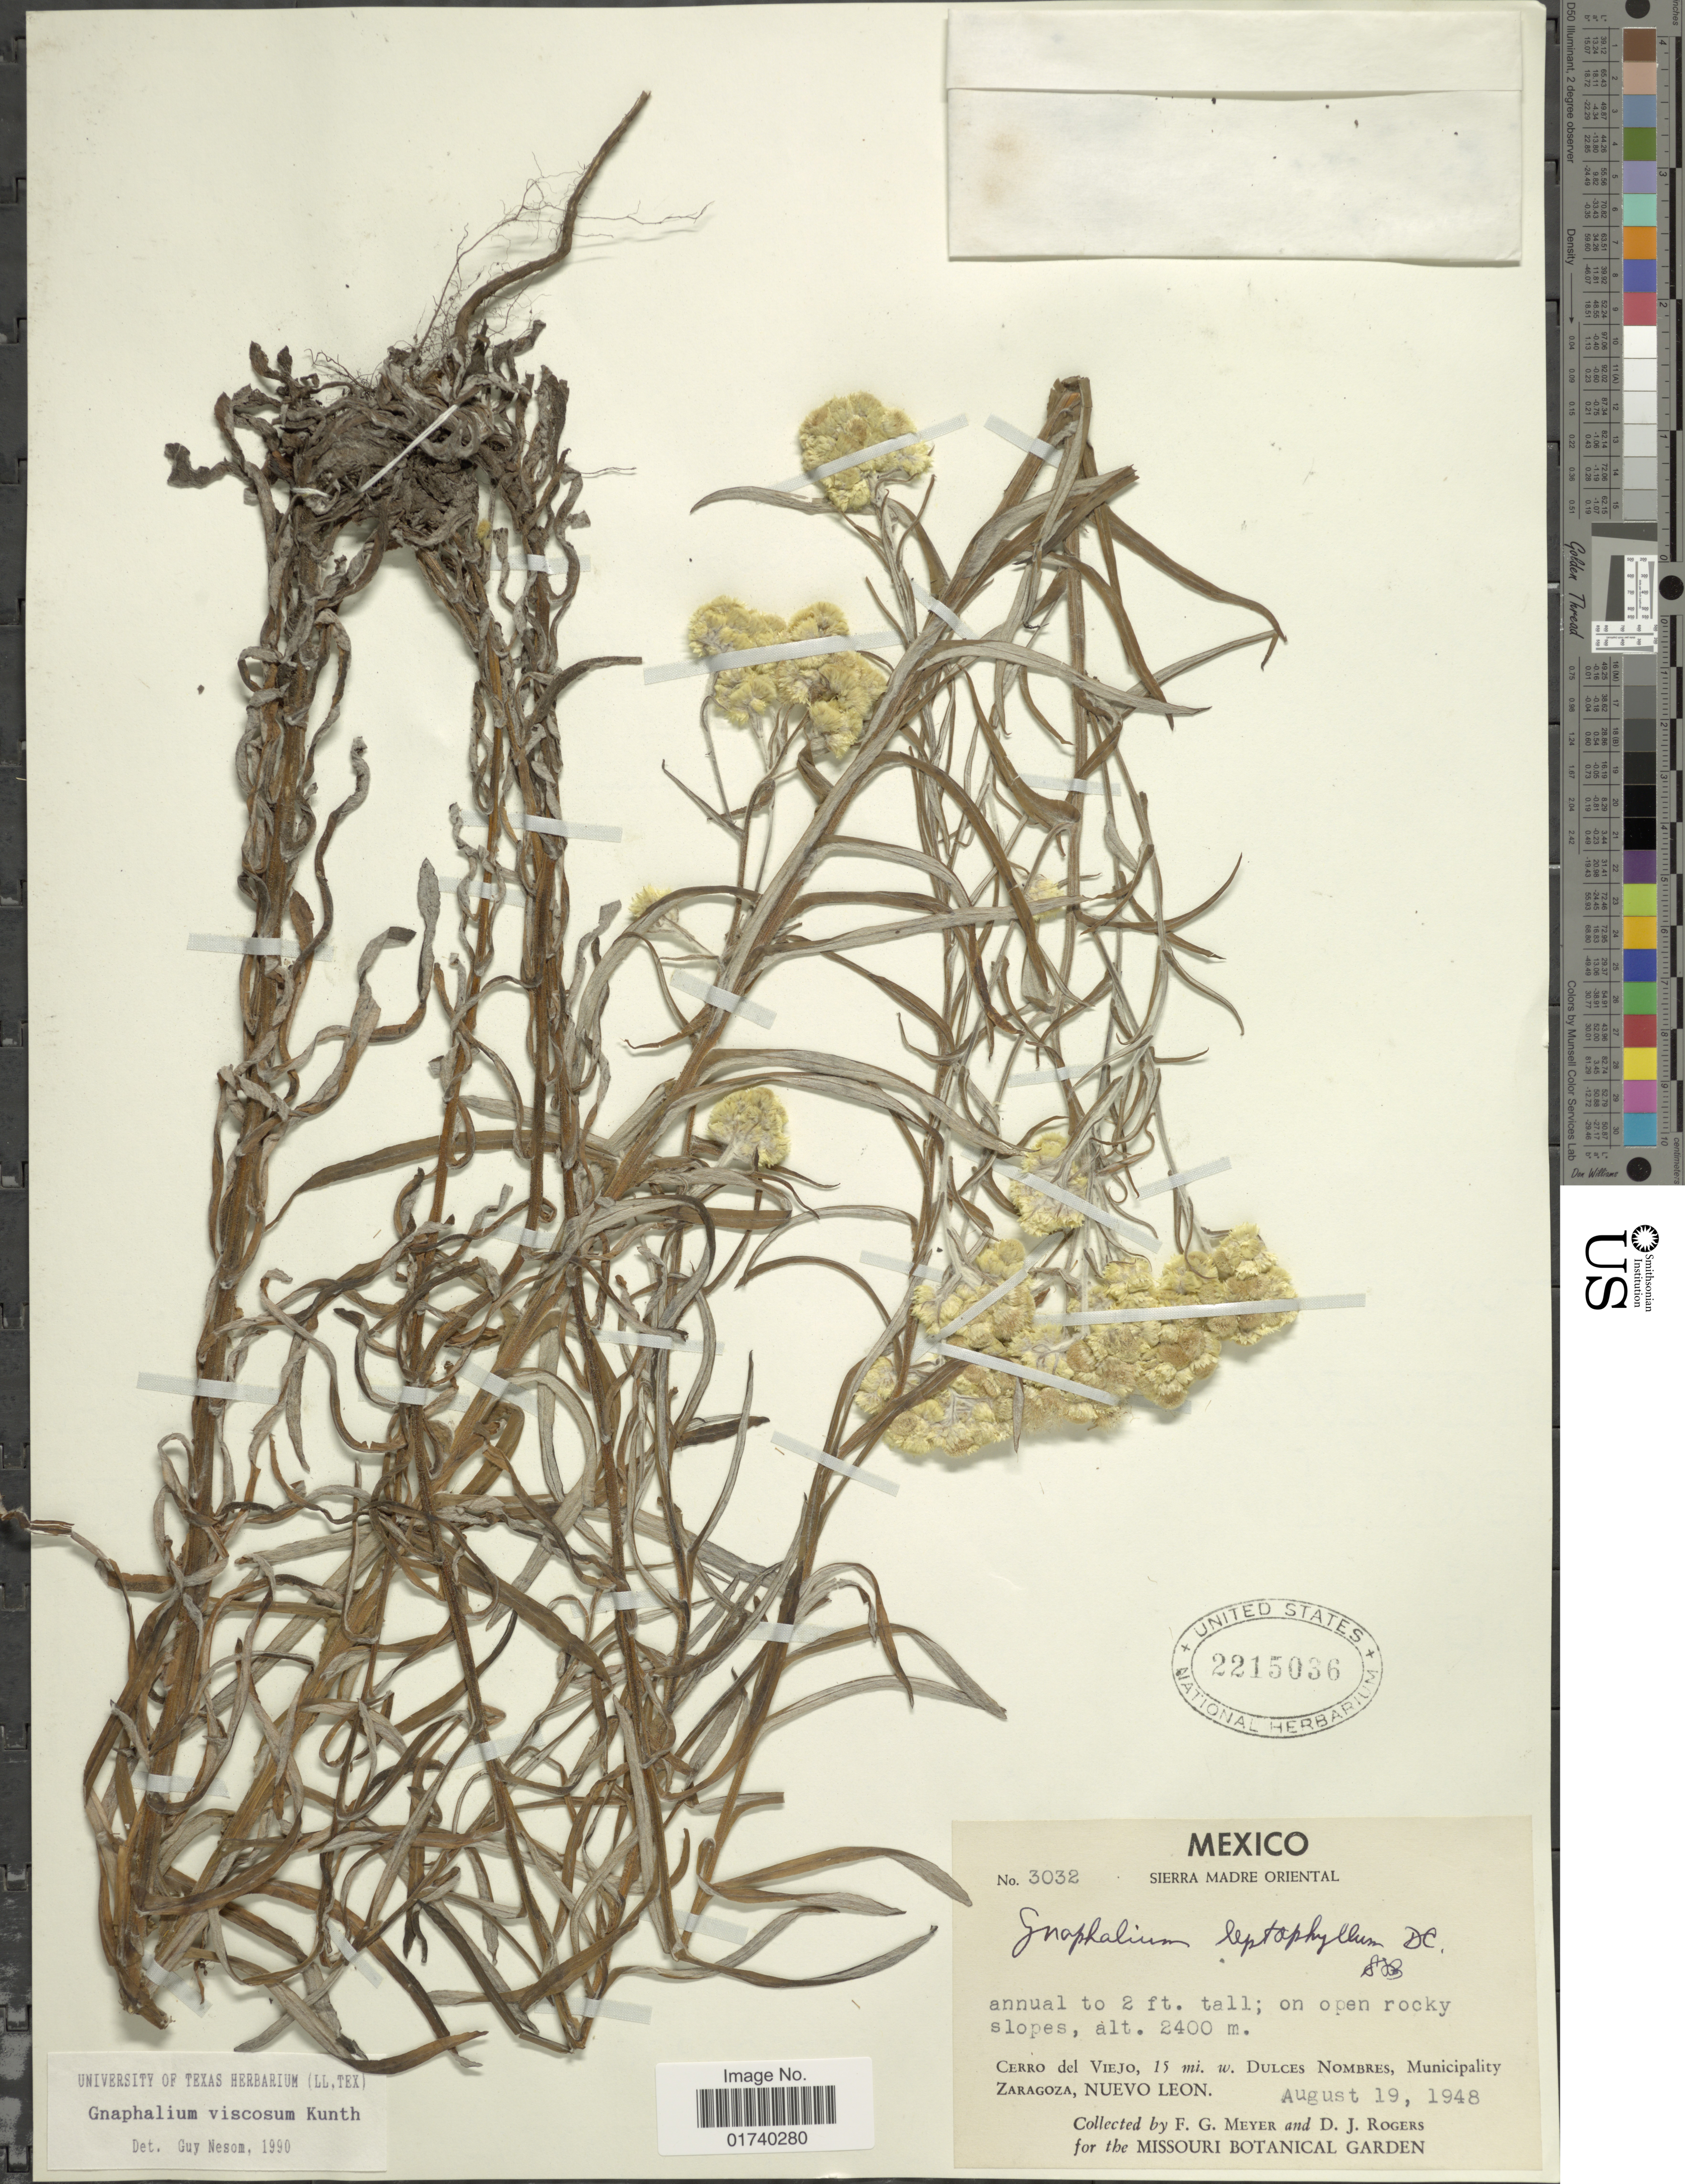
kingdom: Plantae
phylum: Tracheophyta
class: Magnoliopsida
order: Asterales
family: Asteraceae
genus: Pseudognaphalium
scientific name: Pseudognaphalium viscosum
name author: (Kunth) Anderb.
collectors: F. G. Meyer & D. J. Rogers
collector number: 3032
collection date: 1948-08-19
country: Mexico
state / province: Nuevo León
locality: Cerro del Viejo, 15 mi Dulces Nombres, Muncipality,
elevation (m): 2400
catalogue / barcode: US 2215036